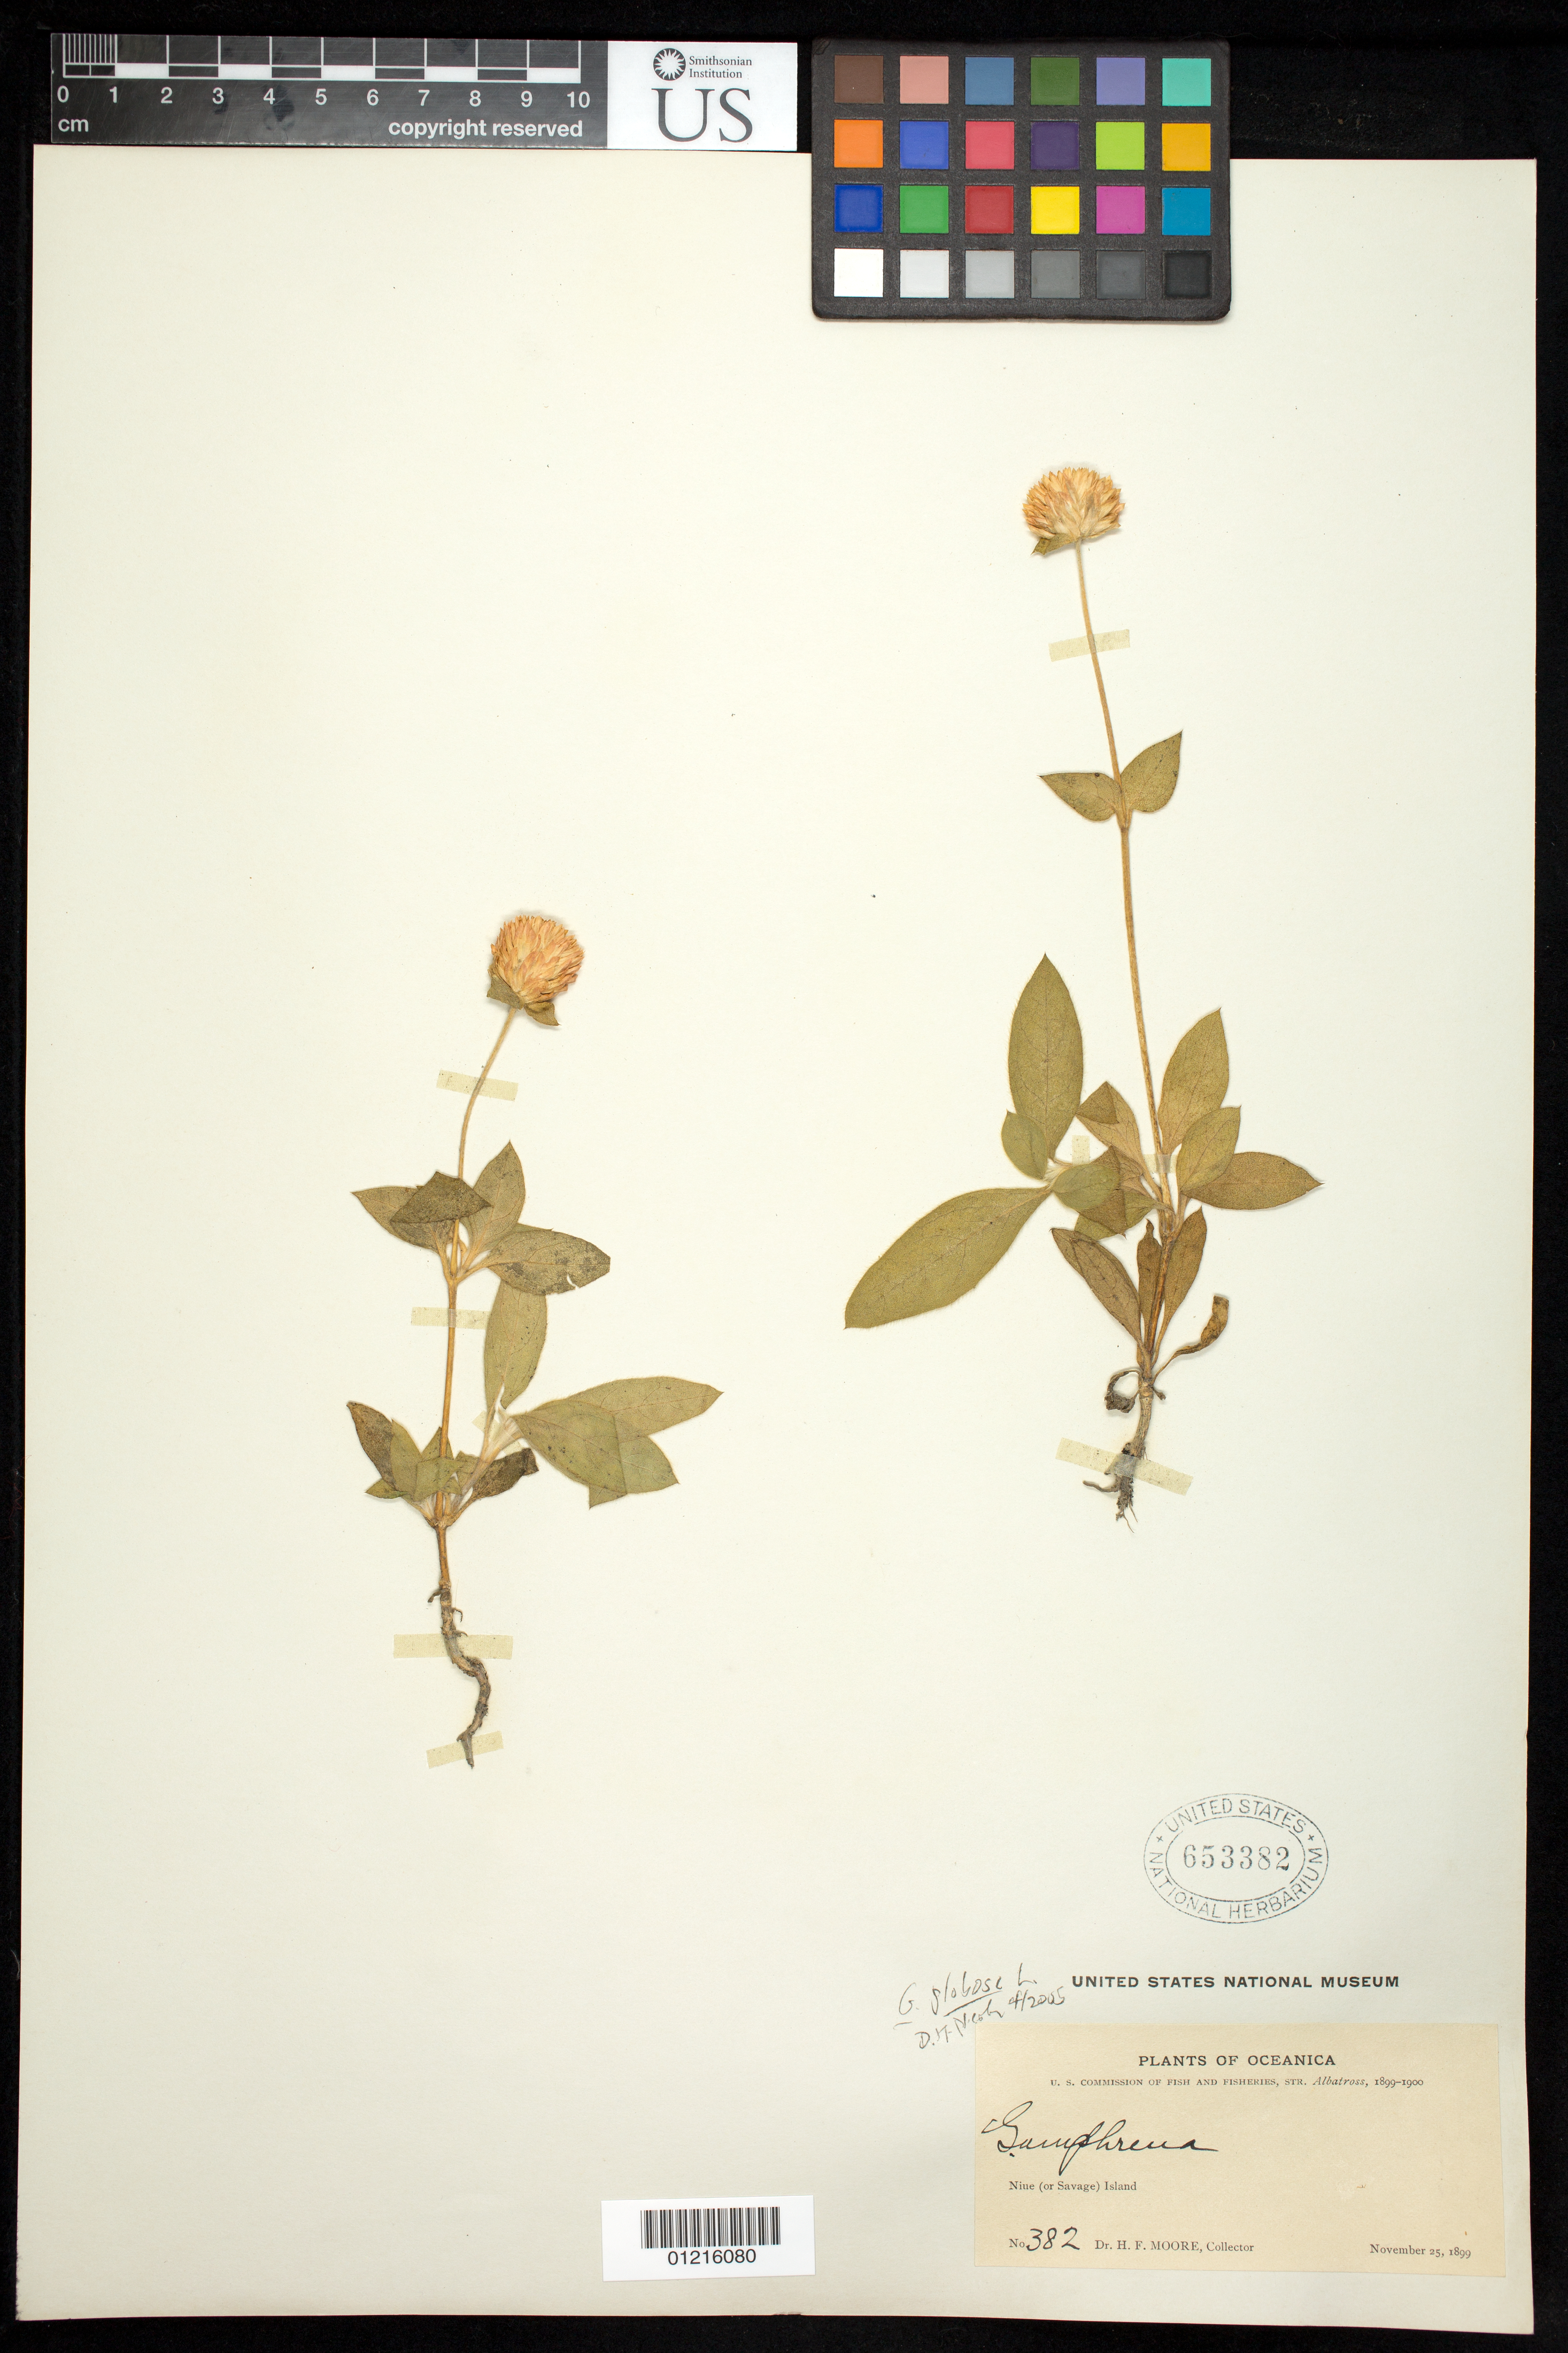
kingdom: Plantae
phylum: Tracheophyta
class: Magnoliopsida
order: Caryophyllales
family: Amaranthaceae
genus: Gomphrena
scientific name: Gomphrena globosa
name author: L.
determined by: Nicolson, Dan H.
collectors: H. F. Moore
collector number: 382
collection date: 1899-11-25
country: Niue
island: Niue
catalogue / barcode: US 653382